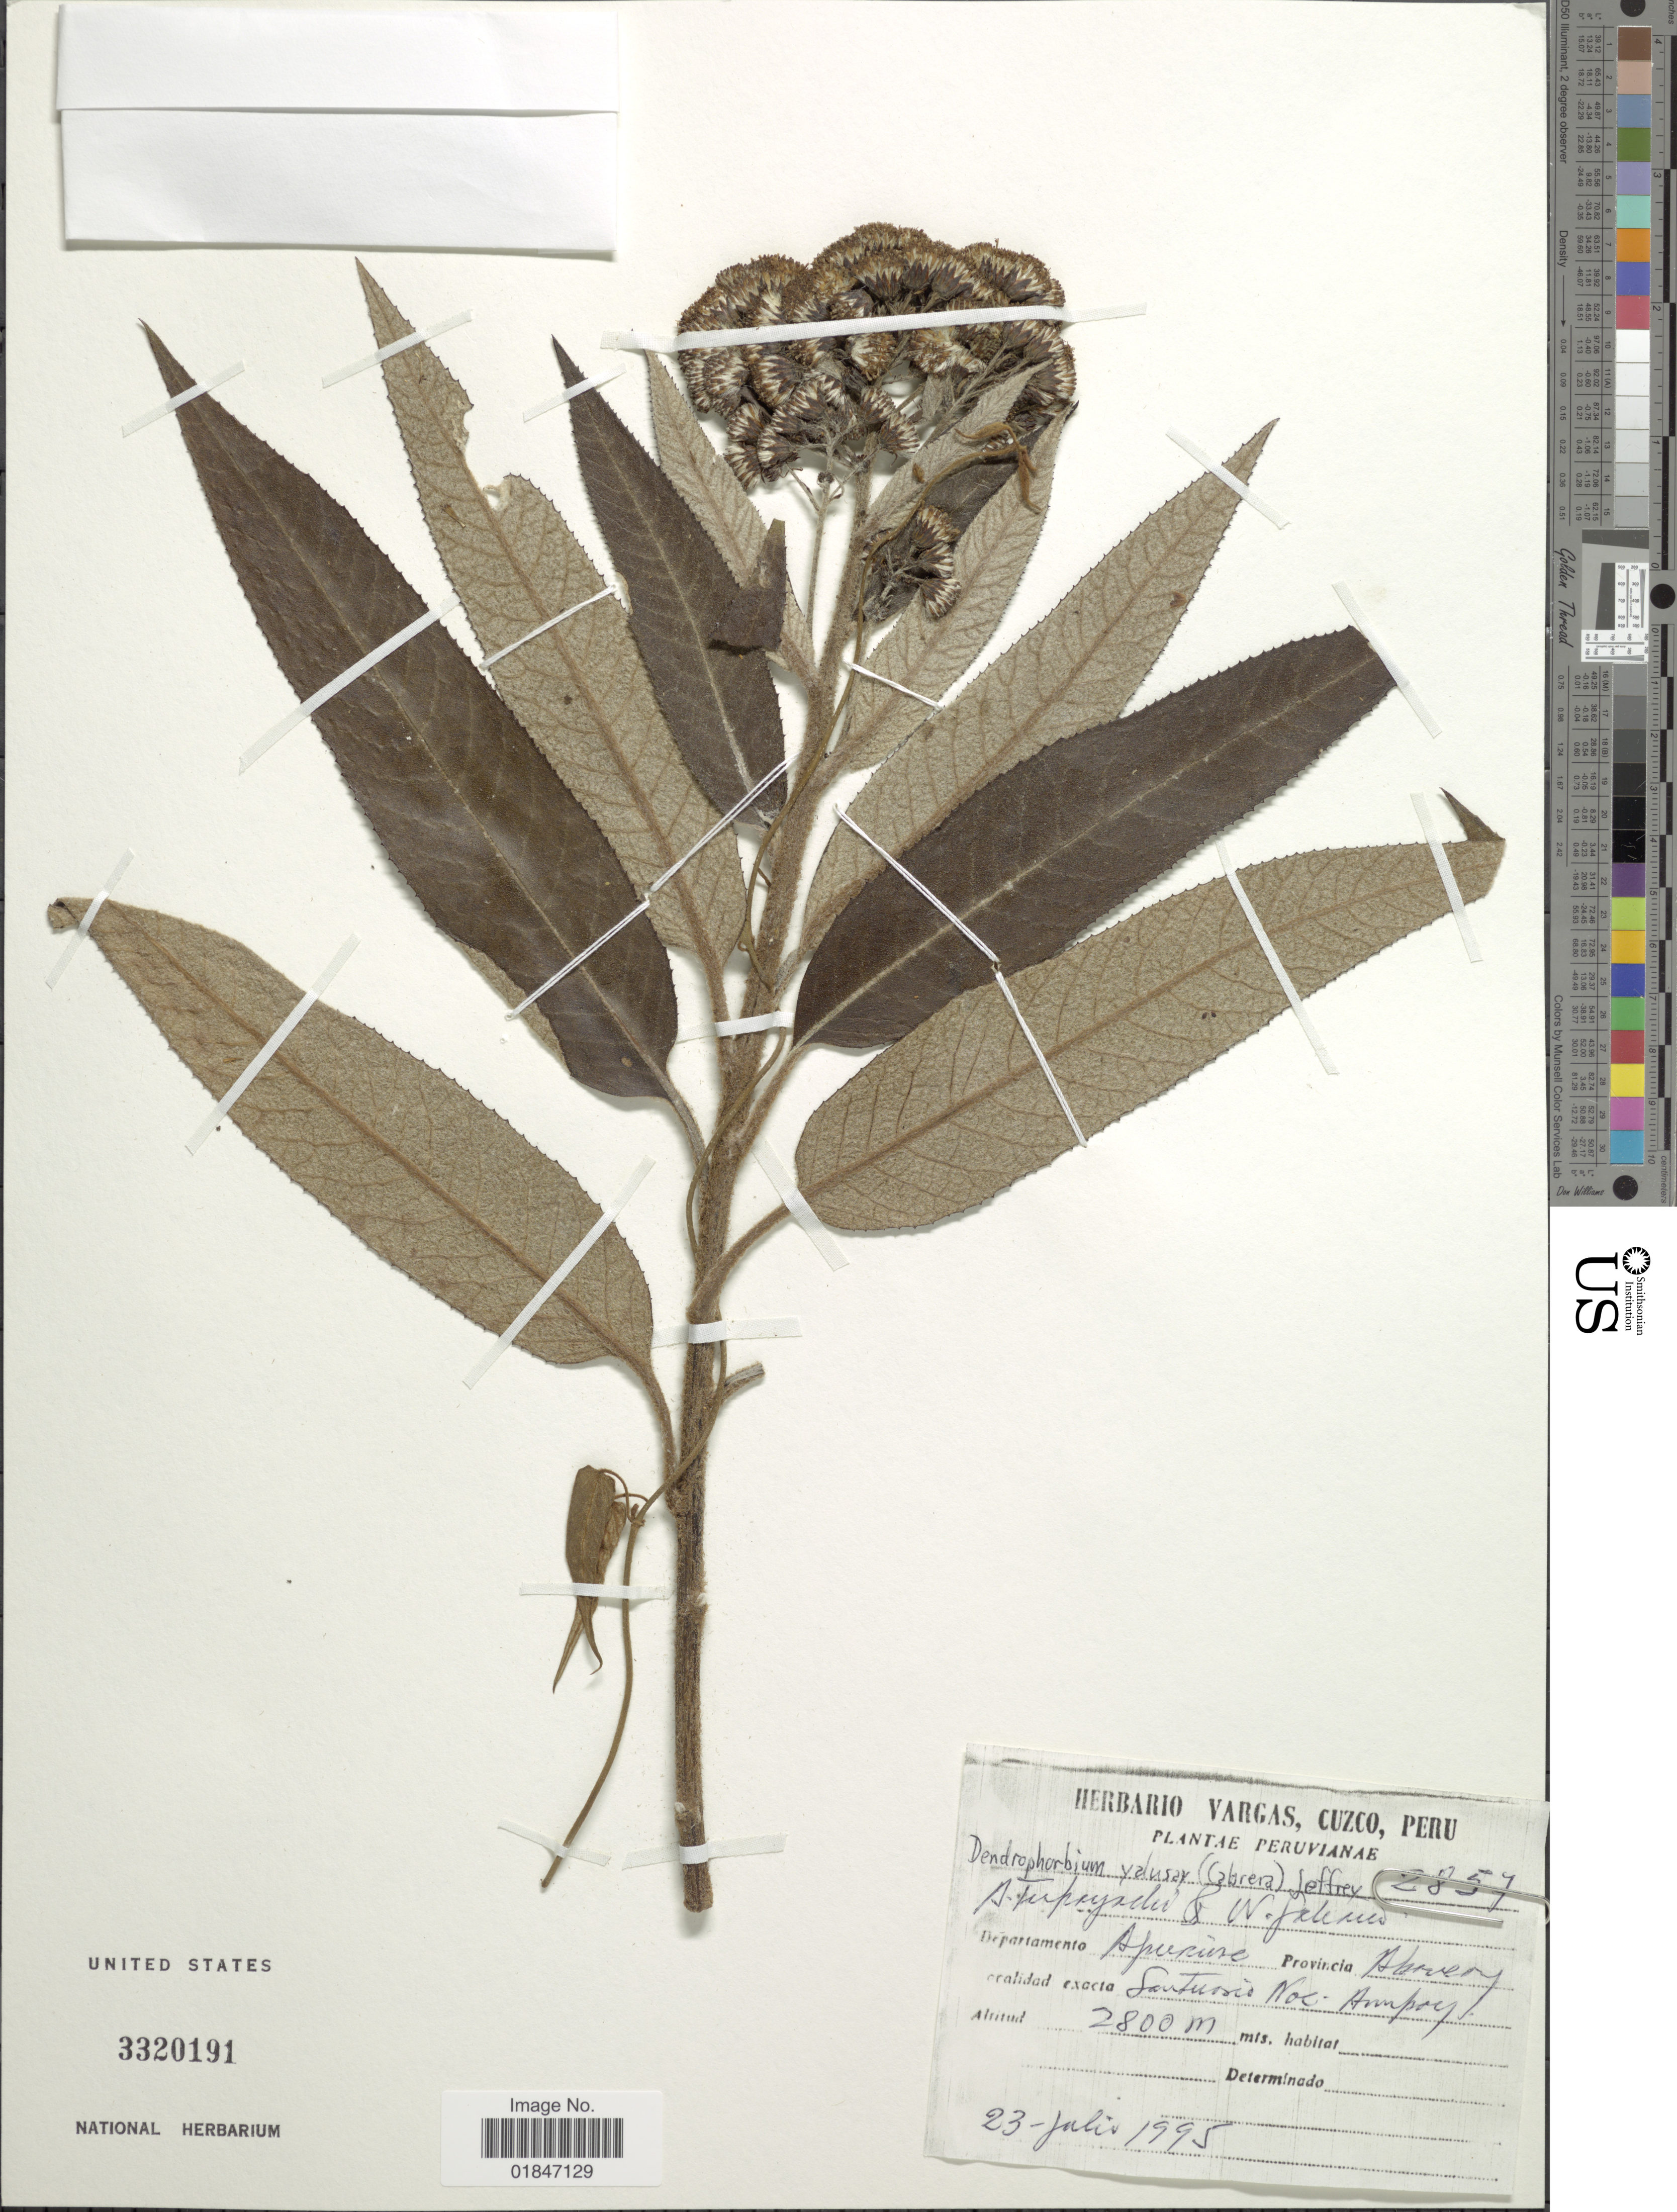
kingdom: Plantae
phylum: Tracheophyta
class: Magnoliopsida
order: Asterales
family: Asteraceae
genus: Dendrophorbium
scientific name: Dendrophorbium yalusay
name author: (Cabrera) C. Jeffrey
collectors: A. Tupayachi H. & W. Galiano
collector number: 2857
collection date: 1995-07-23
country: Peru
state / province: Apurímac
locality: Santuario Nac. Ampay, Provincia Abancay, Departamento Apurimac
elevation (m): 2800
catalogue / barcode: US 3320191